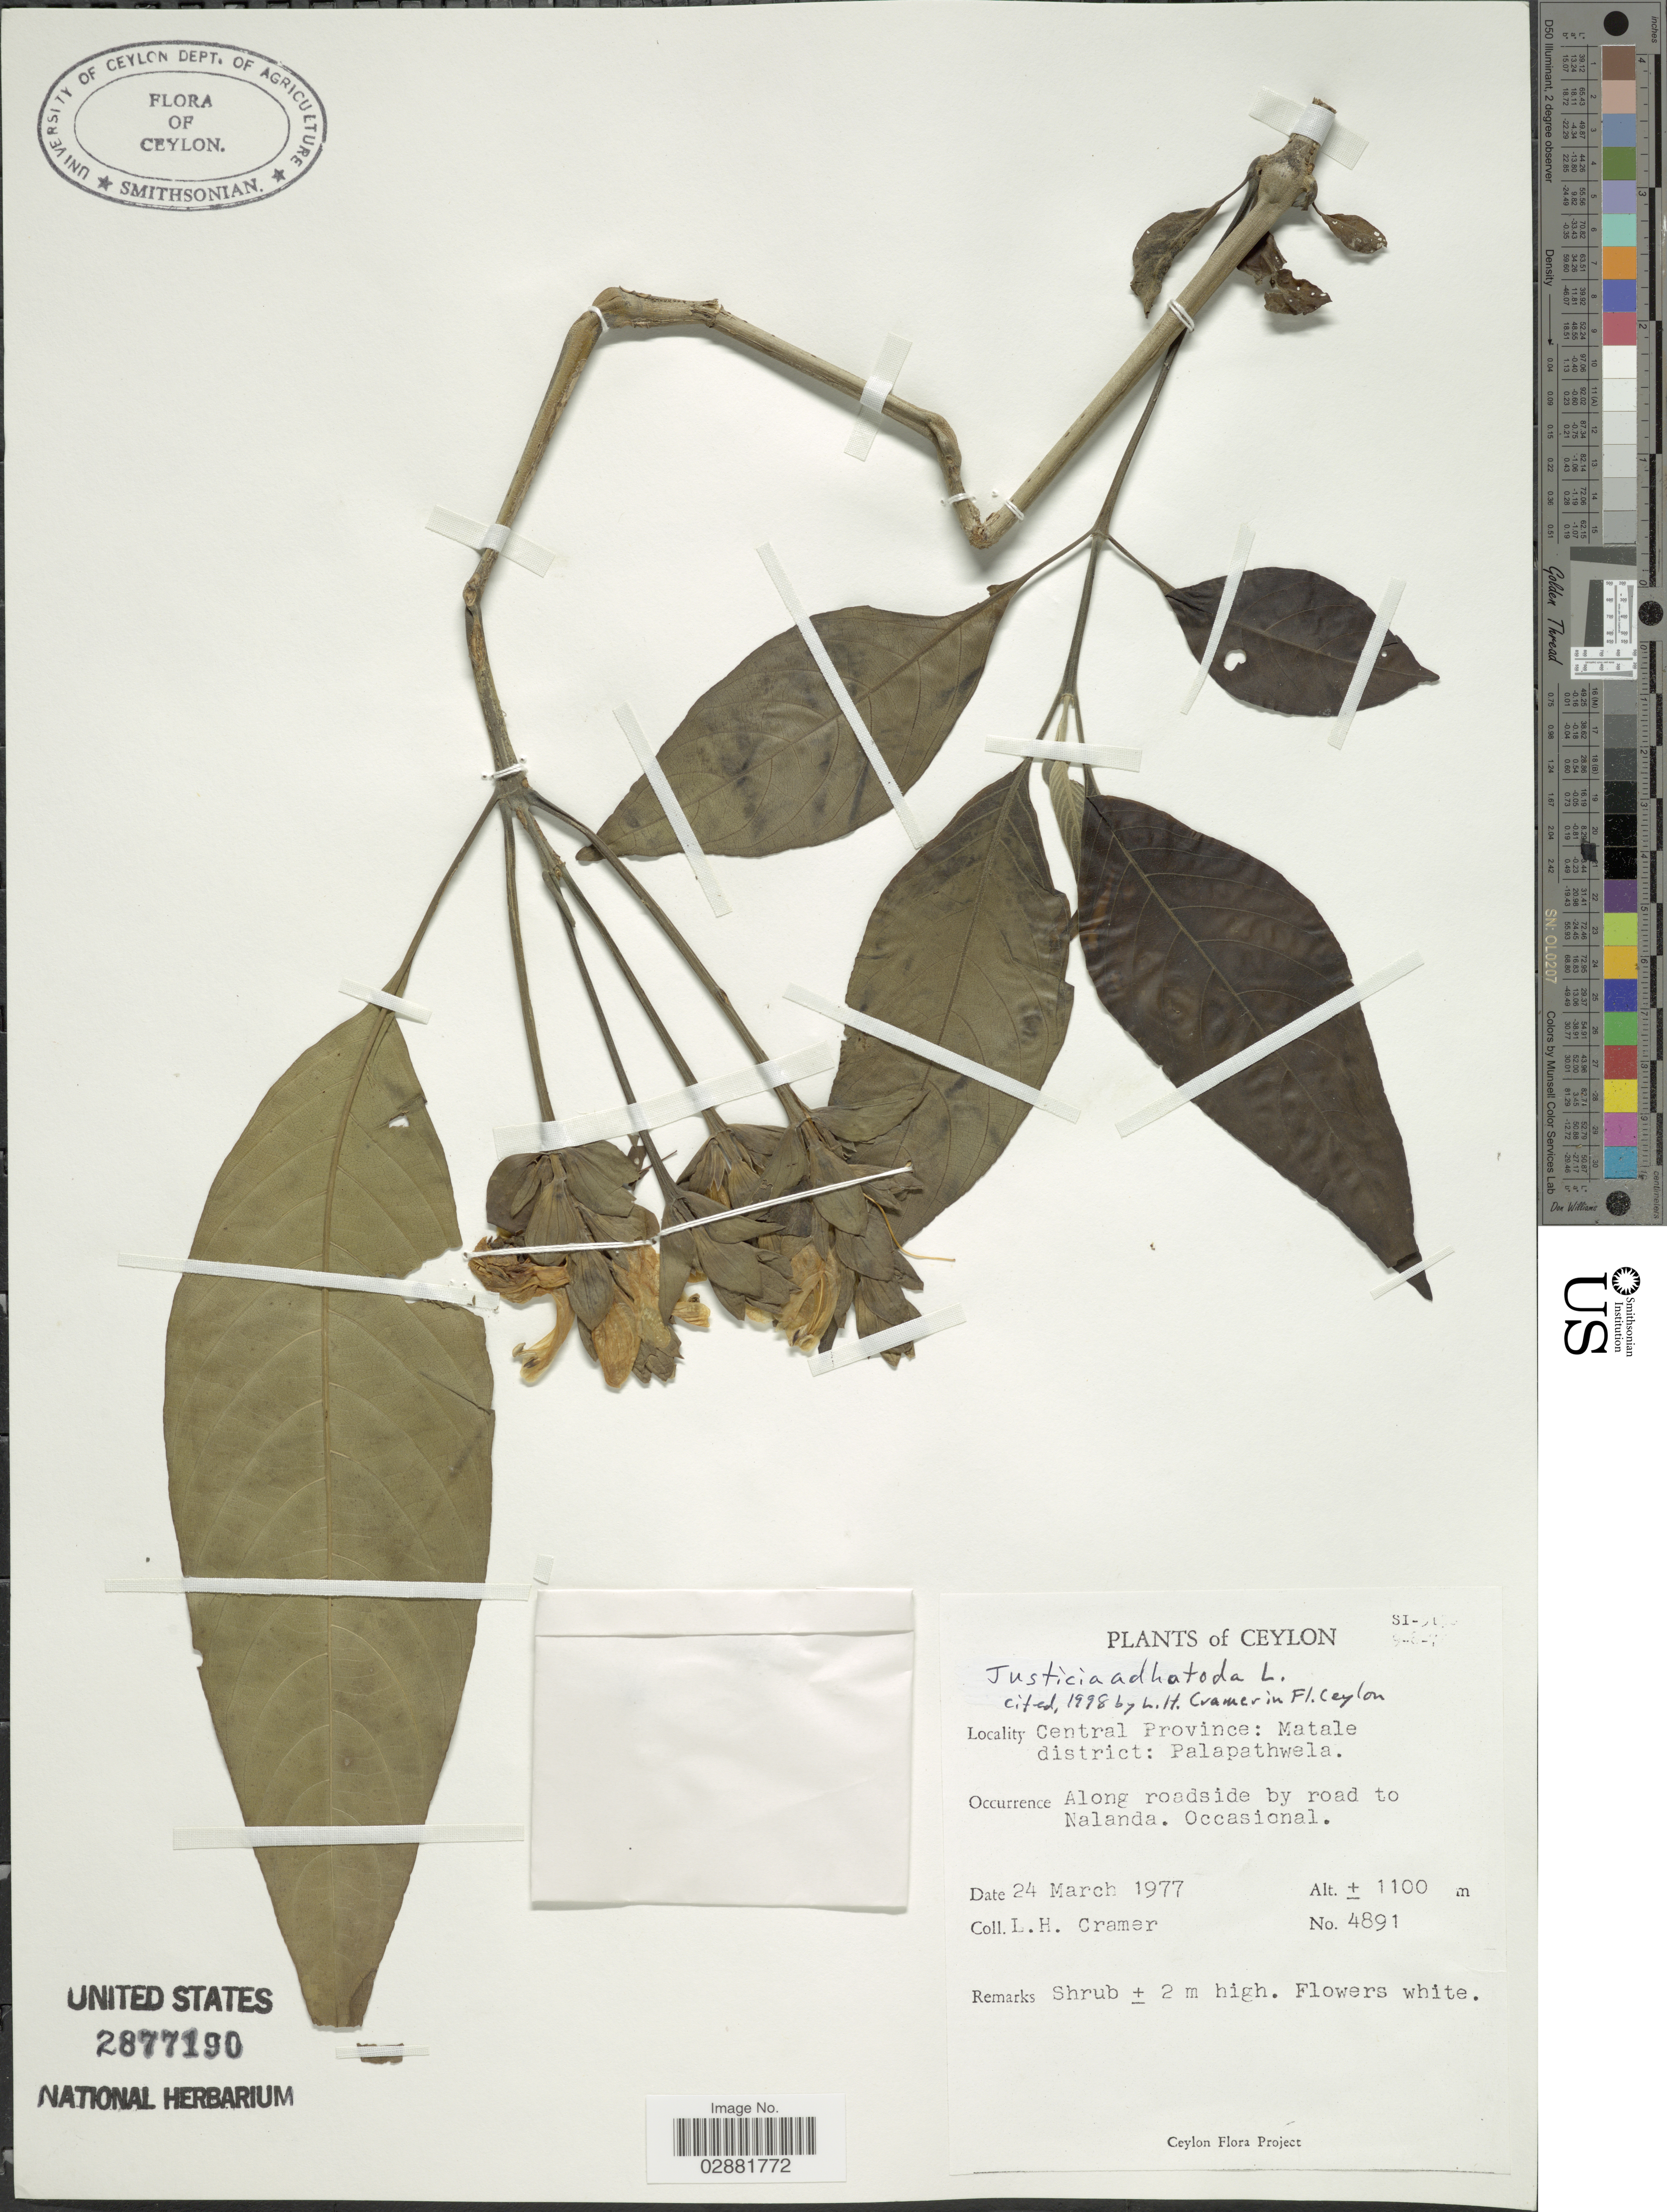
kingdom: Plantae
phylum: Tracheophyta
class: Magnoliopsida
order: Lamiales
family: Acanthaceae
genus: Justicia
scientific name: Justicia adhatoda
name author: L.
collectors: L. H. Cramer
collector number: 4891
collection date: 1977-03-24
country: Sri Lanka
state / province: Central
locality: Ceylon, Central Province, Matale district, Palapathwela, Along roadside by road to Nalanda.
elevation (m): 1100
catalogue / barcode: US 2877190